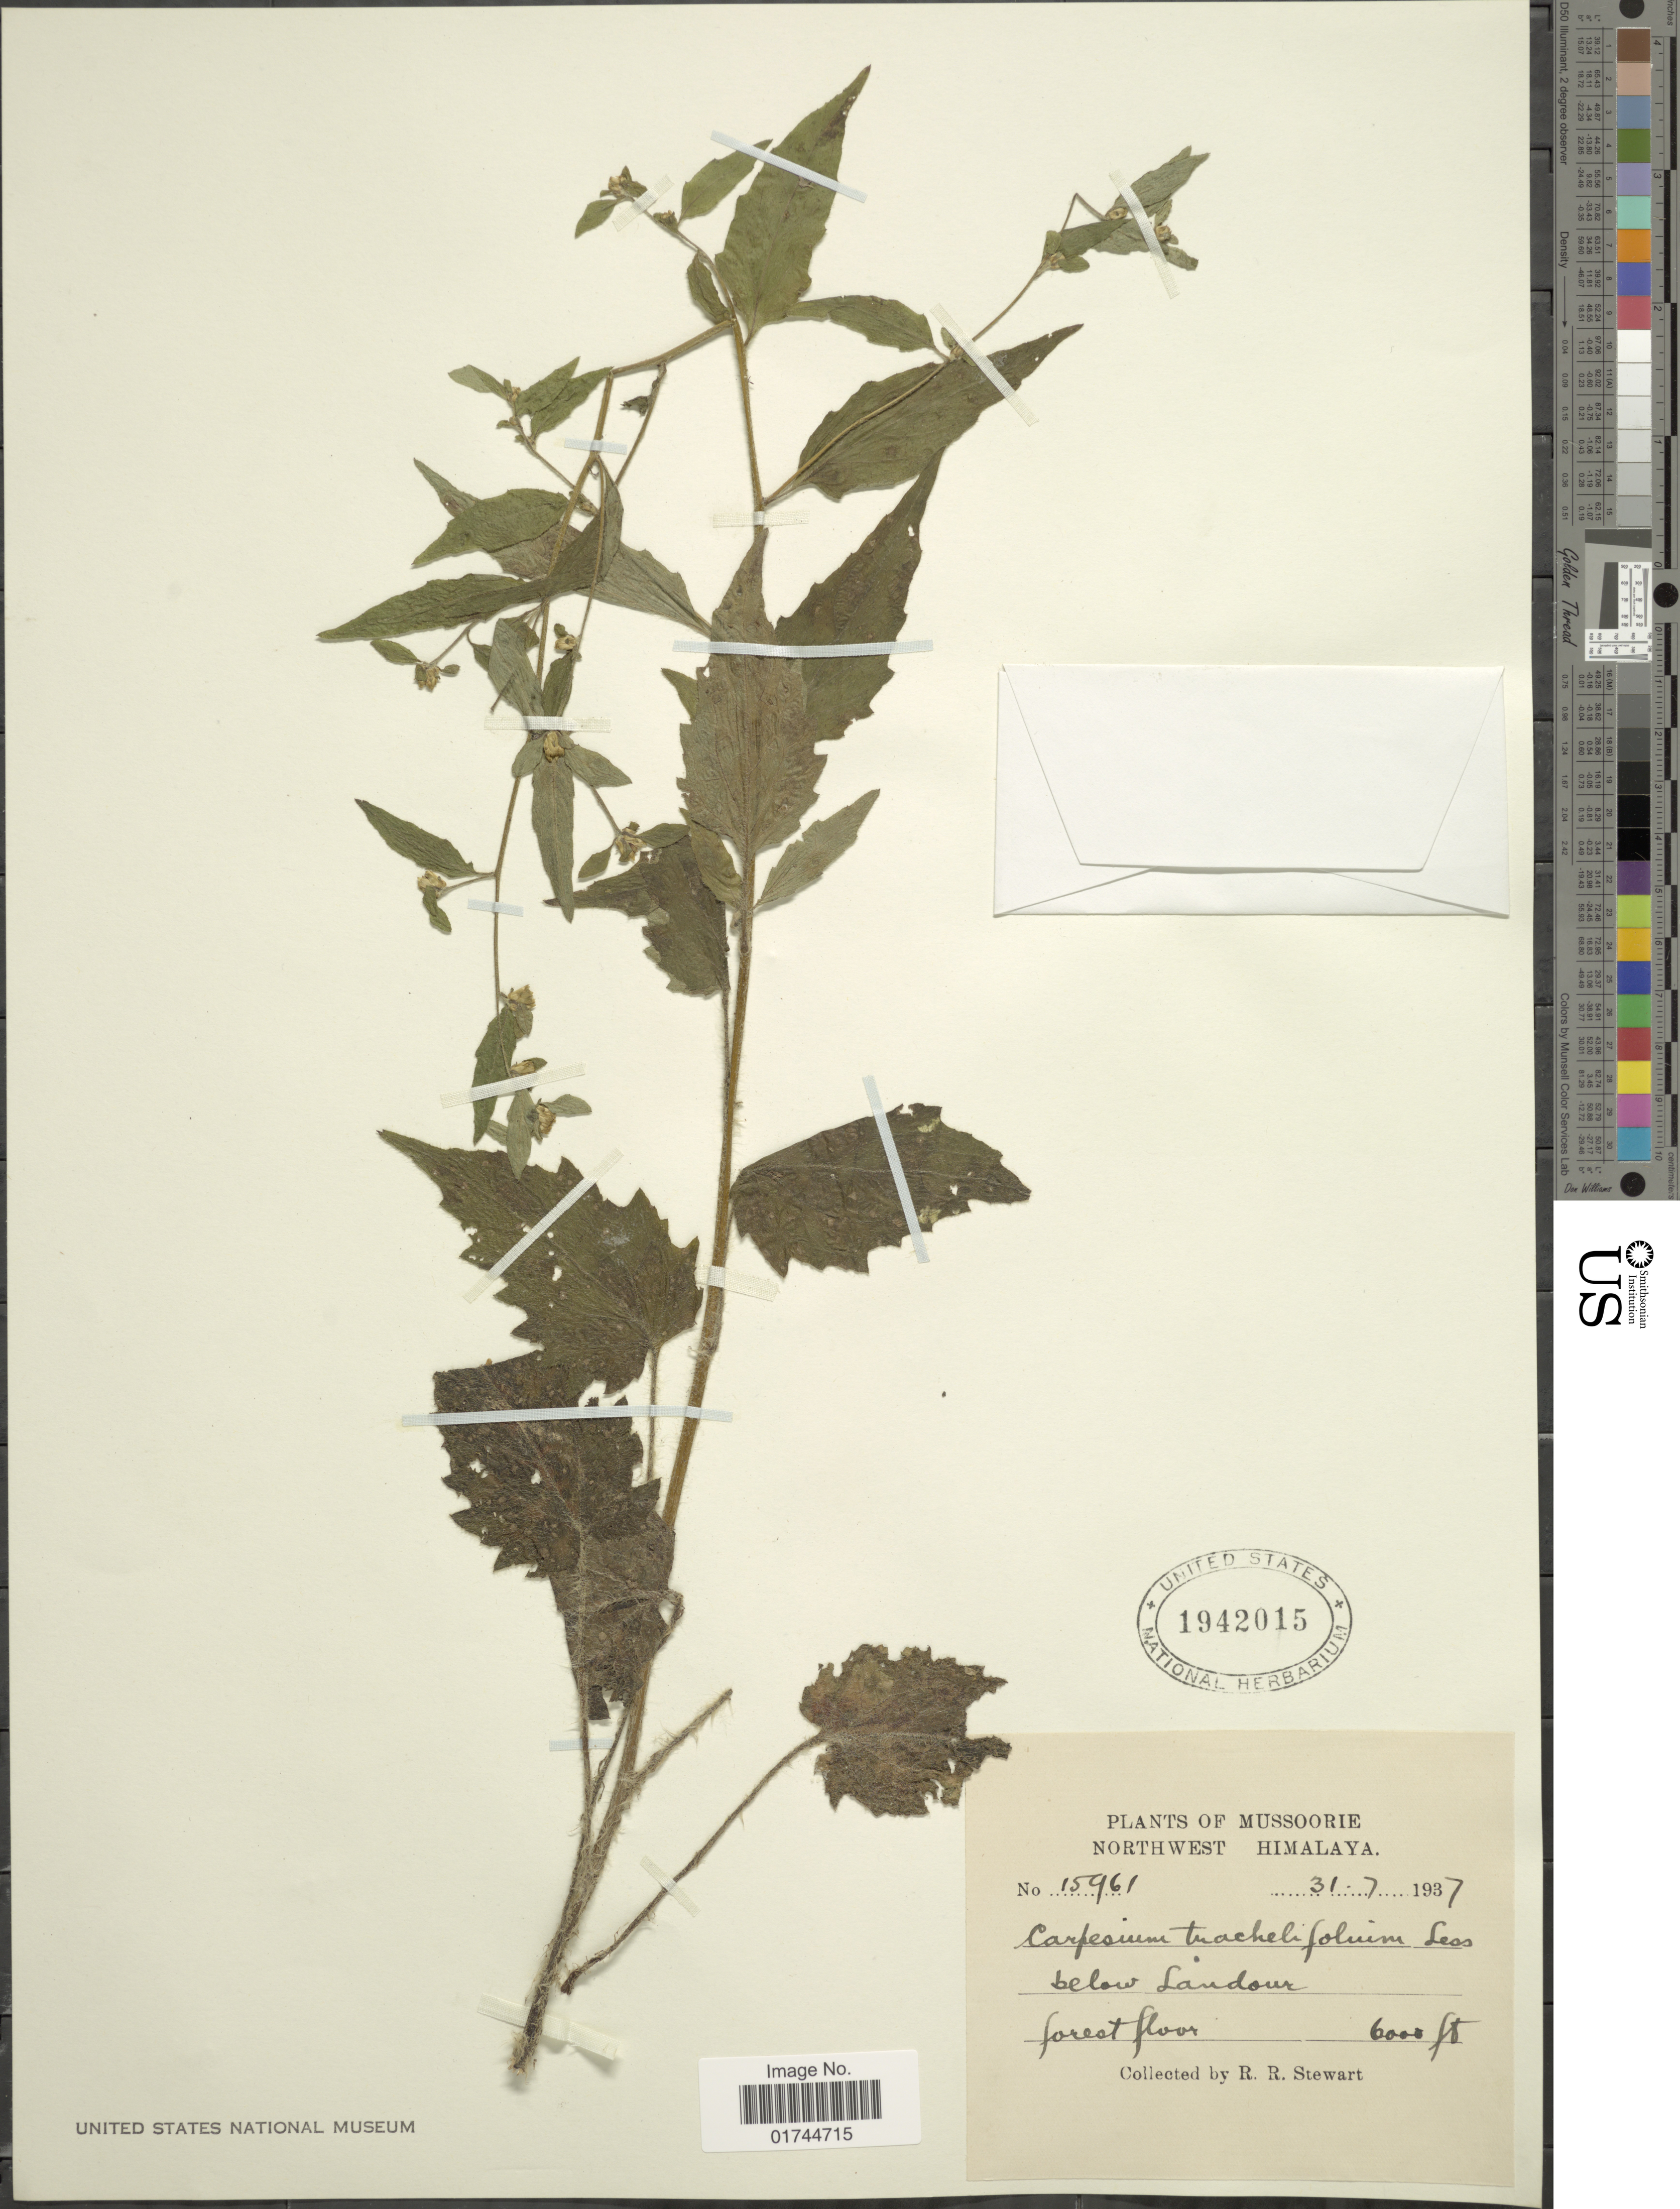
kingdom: Plantae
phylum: Tracheophyta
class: Magnoliopsida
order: Asterales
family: Asteraceae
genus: Carpesium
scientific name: Carpesium trachelifolium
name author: Less.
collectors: R. R. Stewart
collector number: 15961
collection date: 1937-07-31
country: India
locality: Mussoorie, Northwest Himalaya, Below Landour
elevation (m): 1829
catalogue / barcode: US 1942015